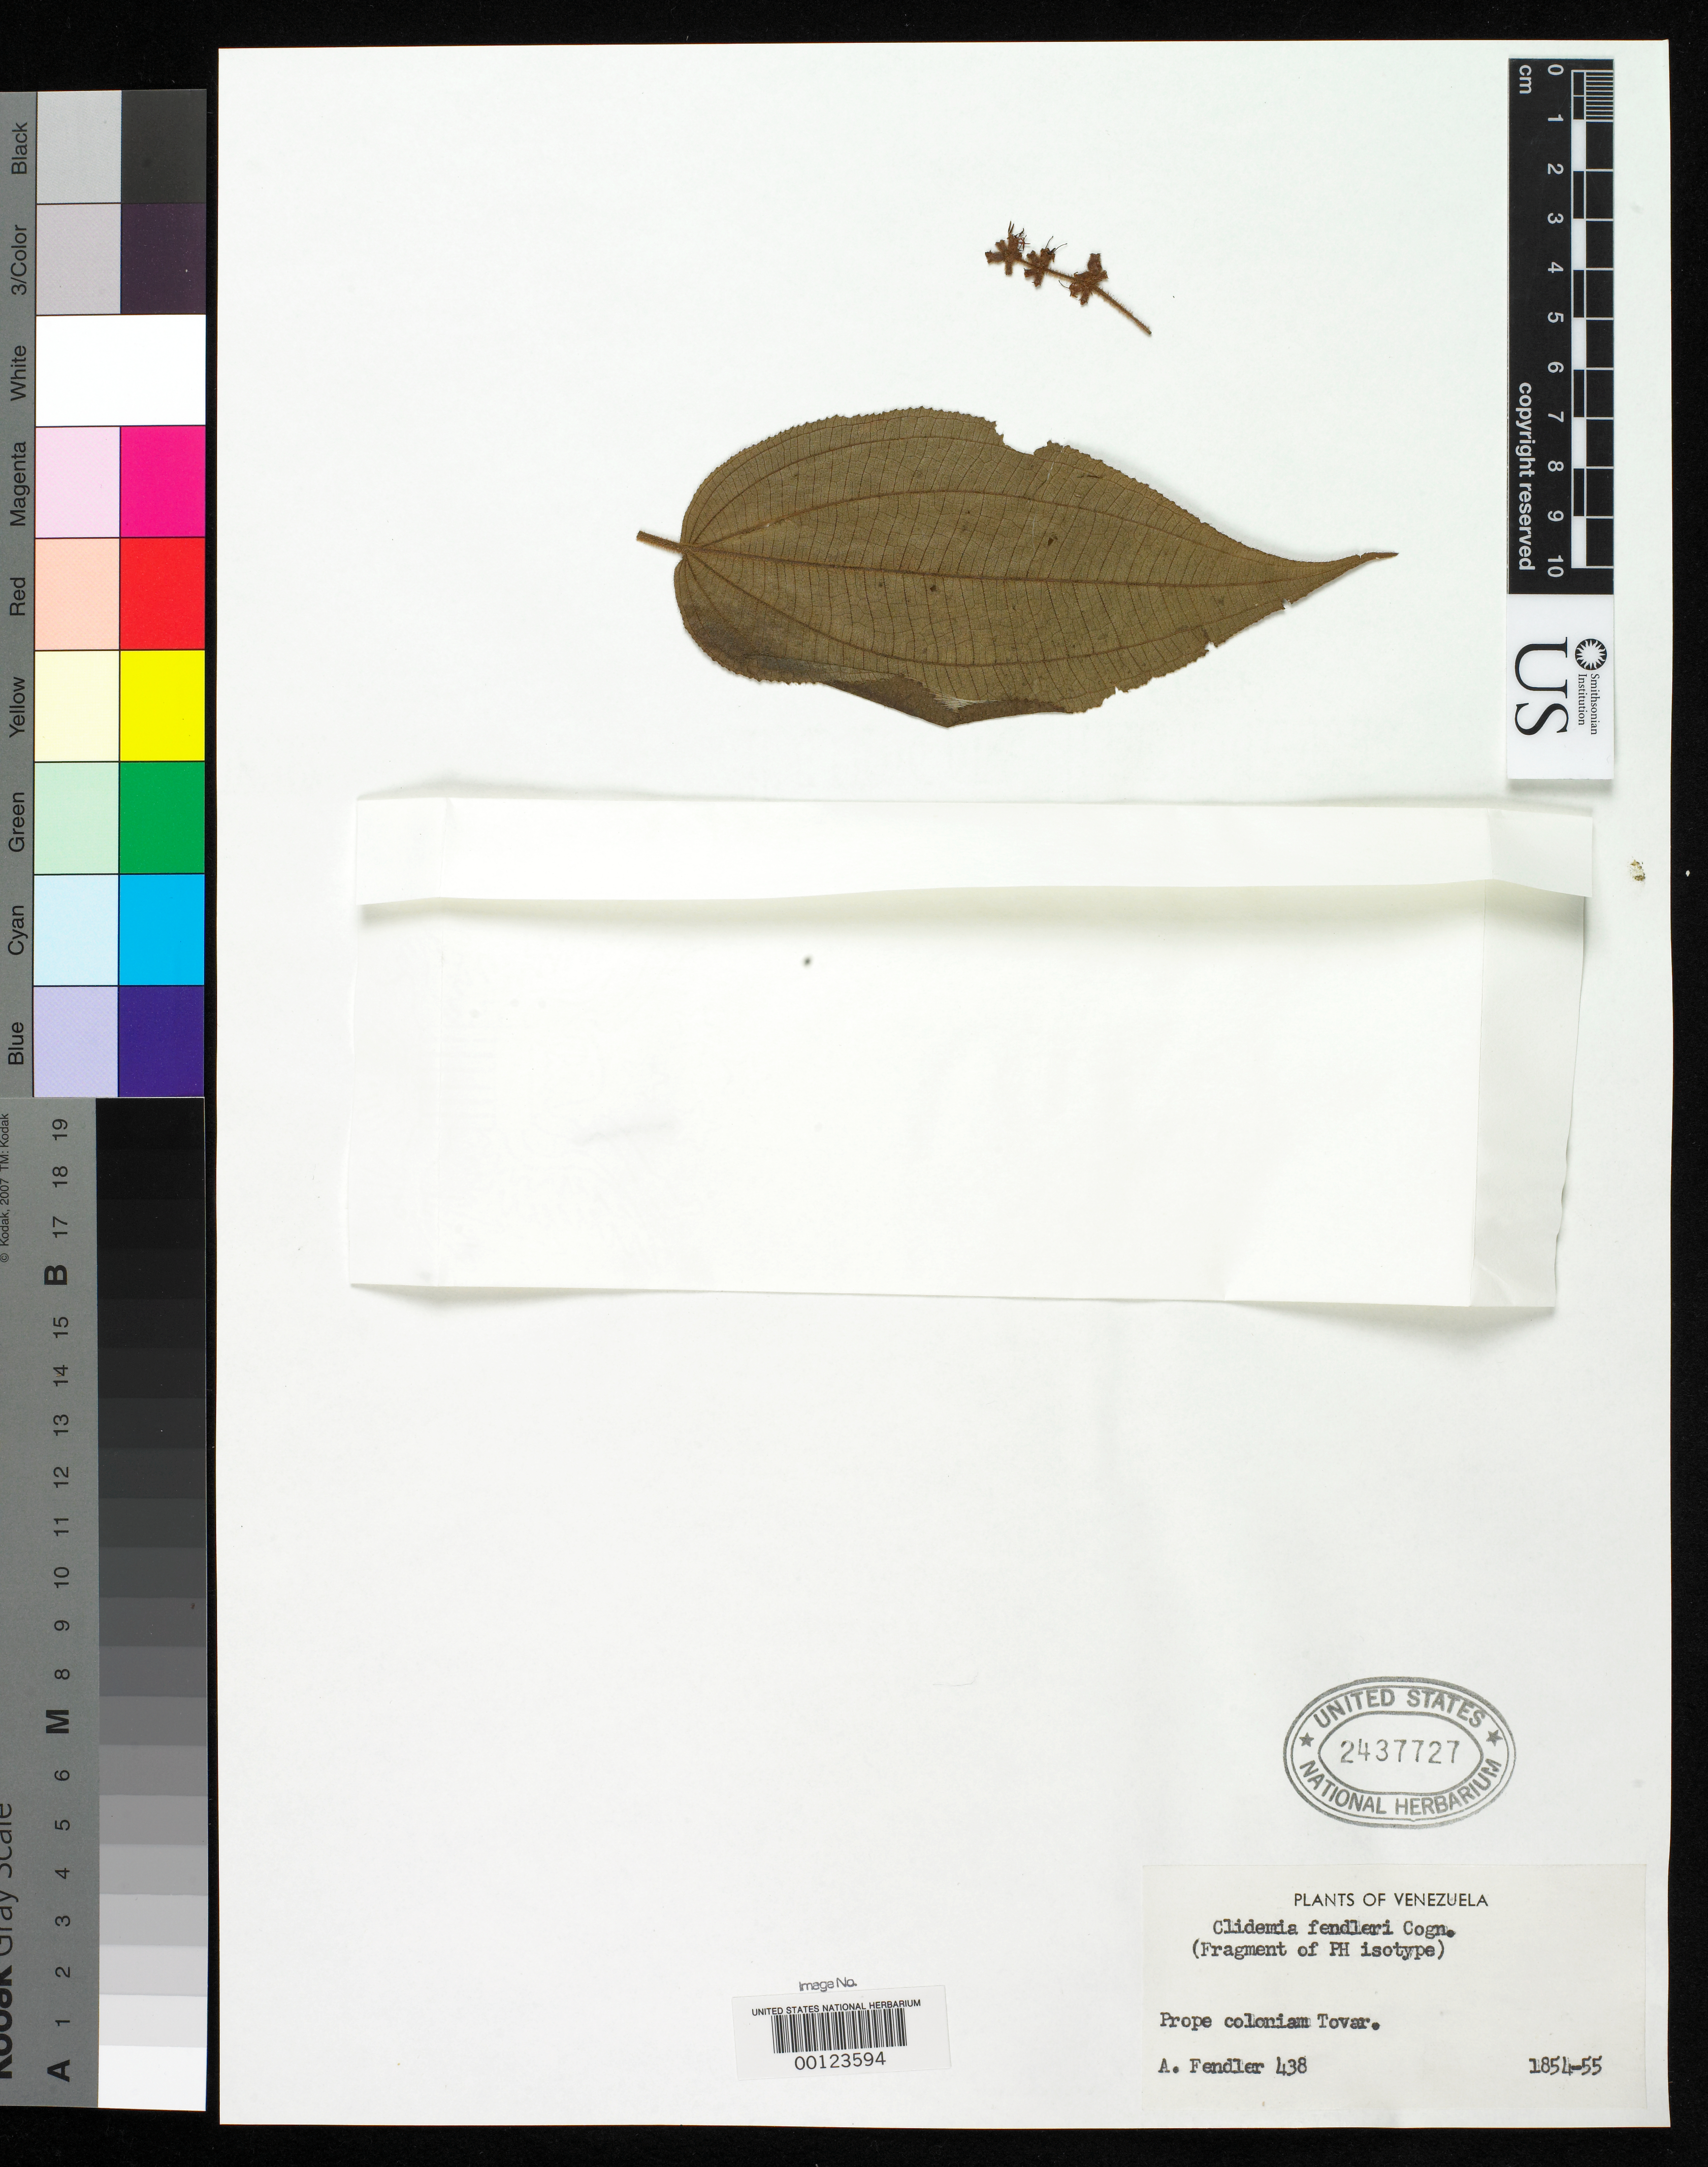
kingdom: Plantae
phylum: Tracheophyta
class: Magnoliopsida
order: Myrtales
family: Melastomataceae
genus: Clidemia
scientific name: Clidemia fendleri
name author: Cogn. in A. DC.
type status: Isotype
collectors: A. Fendler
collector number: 438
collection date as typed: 1854 to -- --- 1855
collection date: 1854/1855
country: Venezuela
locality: Colonia Tovar.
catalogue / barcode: US 2437727